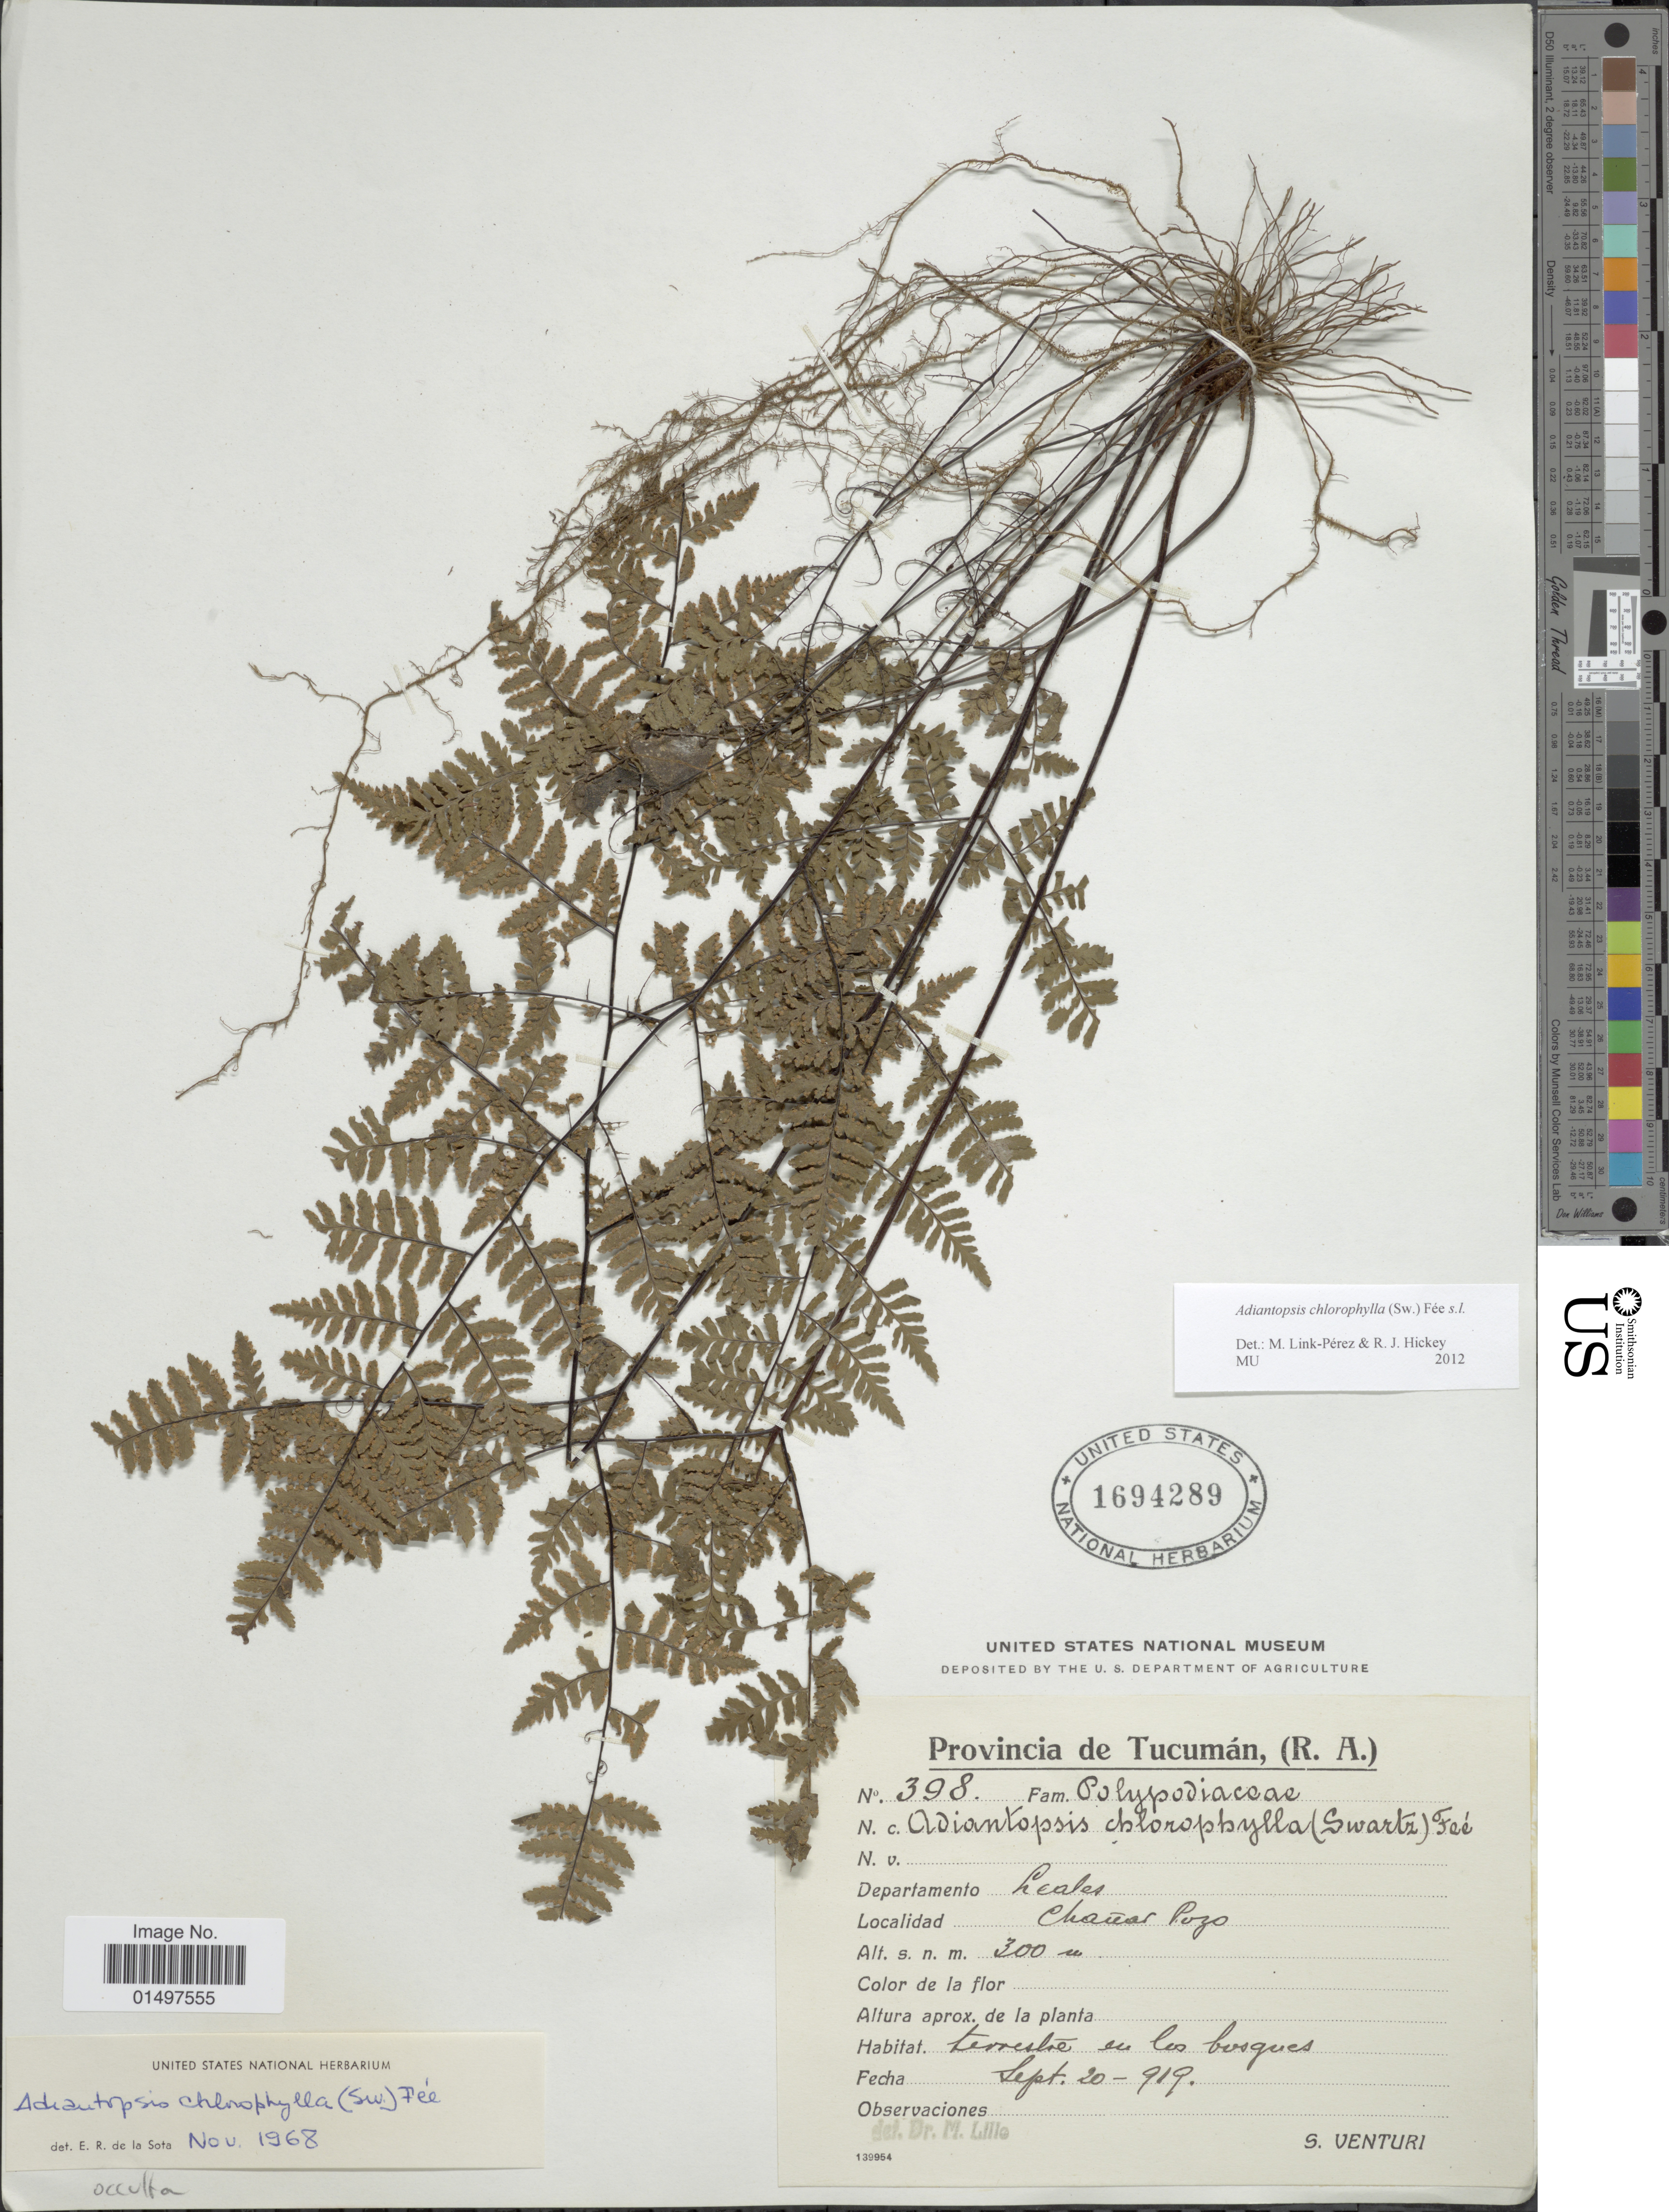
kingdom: Plantae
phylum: Tracheophyta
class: Polypodiopsida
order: Polypodiales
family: Pteridaceae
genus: Adiantopsis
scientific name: Adiantopsis chlorophylla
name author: (Sw.) Fée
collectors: S. Venturi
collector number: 398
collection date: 1919-09-20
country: Argentina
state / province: Tucumán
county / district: Leales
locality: Chañar Pozo.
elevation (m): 300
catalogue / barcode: US 1694289